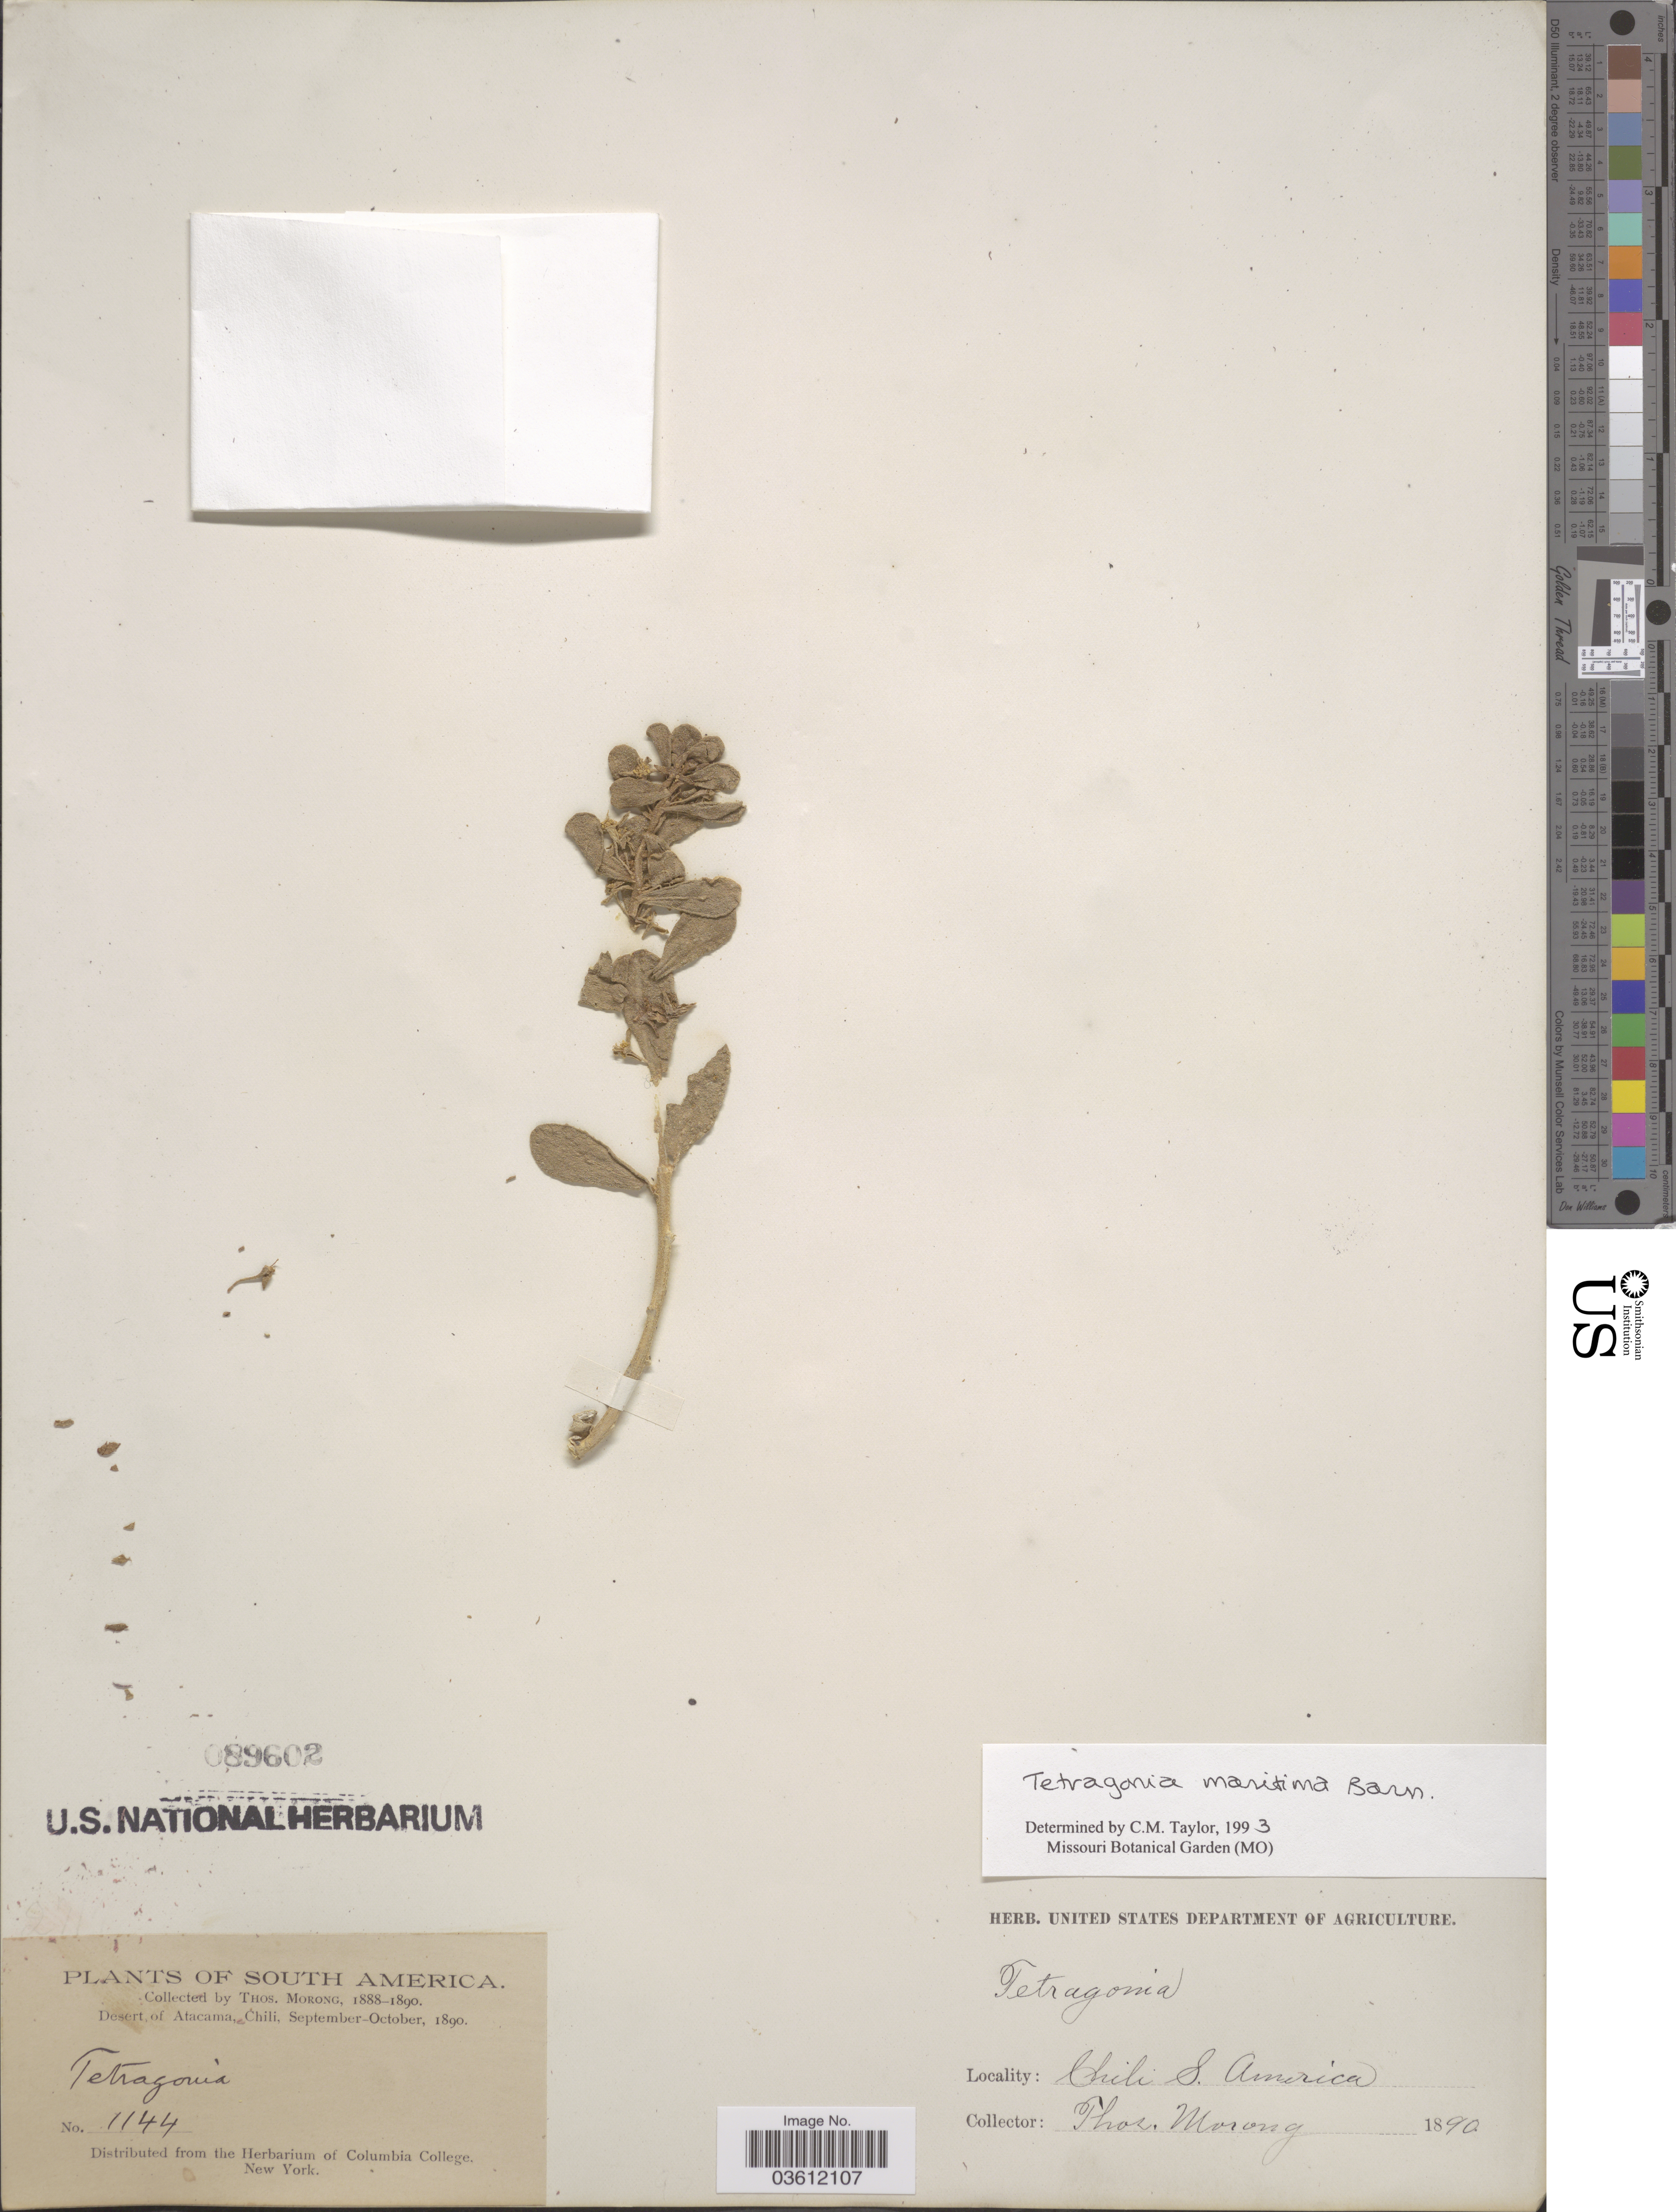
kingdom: Plantae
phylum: Tracheophyta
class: Magnoliopsida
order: Caryophyllales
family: Aizoaceae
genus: Tetragonia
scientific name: Tetragonia maritima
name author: Barnéoud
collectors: ex herb. T. Morong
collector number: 1144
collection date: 1890-09/1890-10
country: Chile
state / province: Atacama (III)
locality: Desert of Atacama.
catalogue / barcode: US 89602